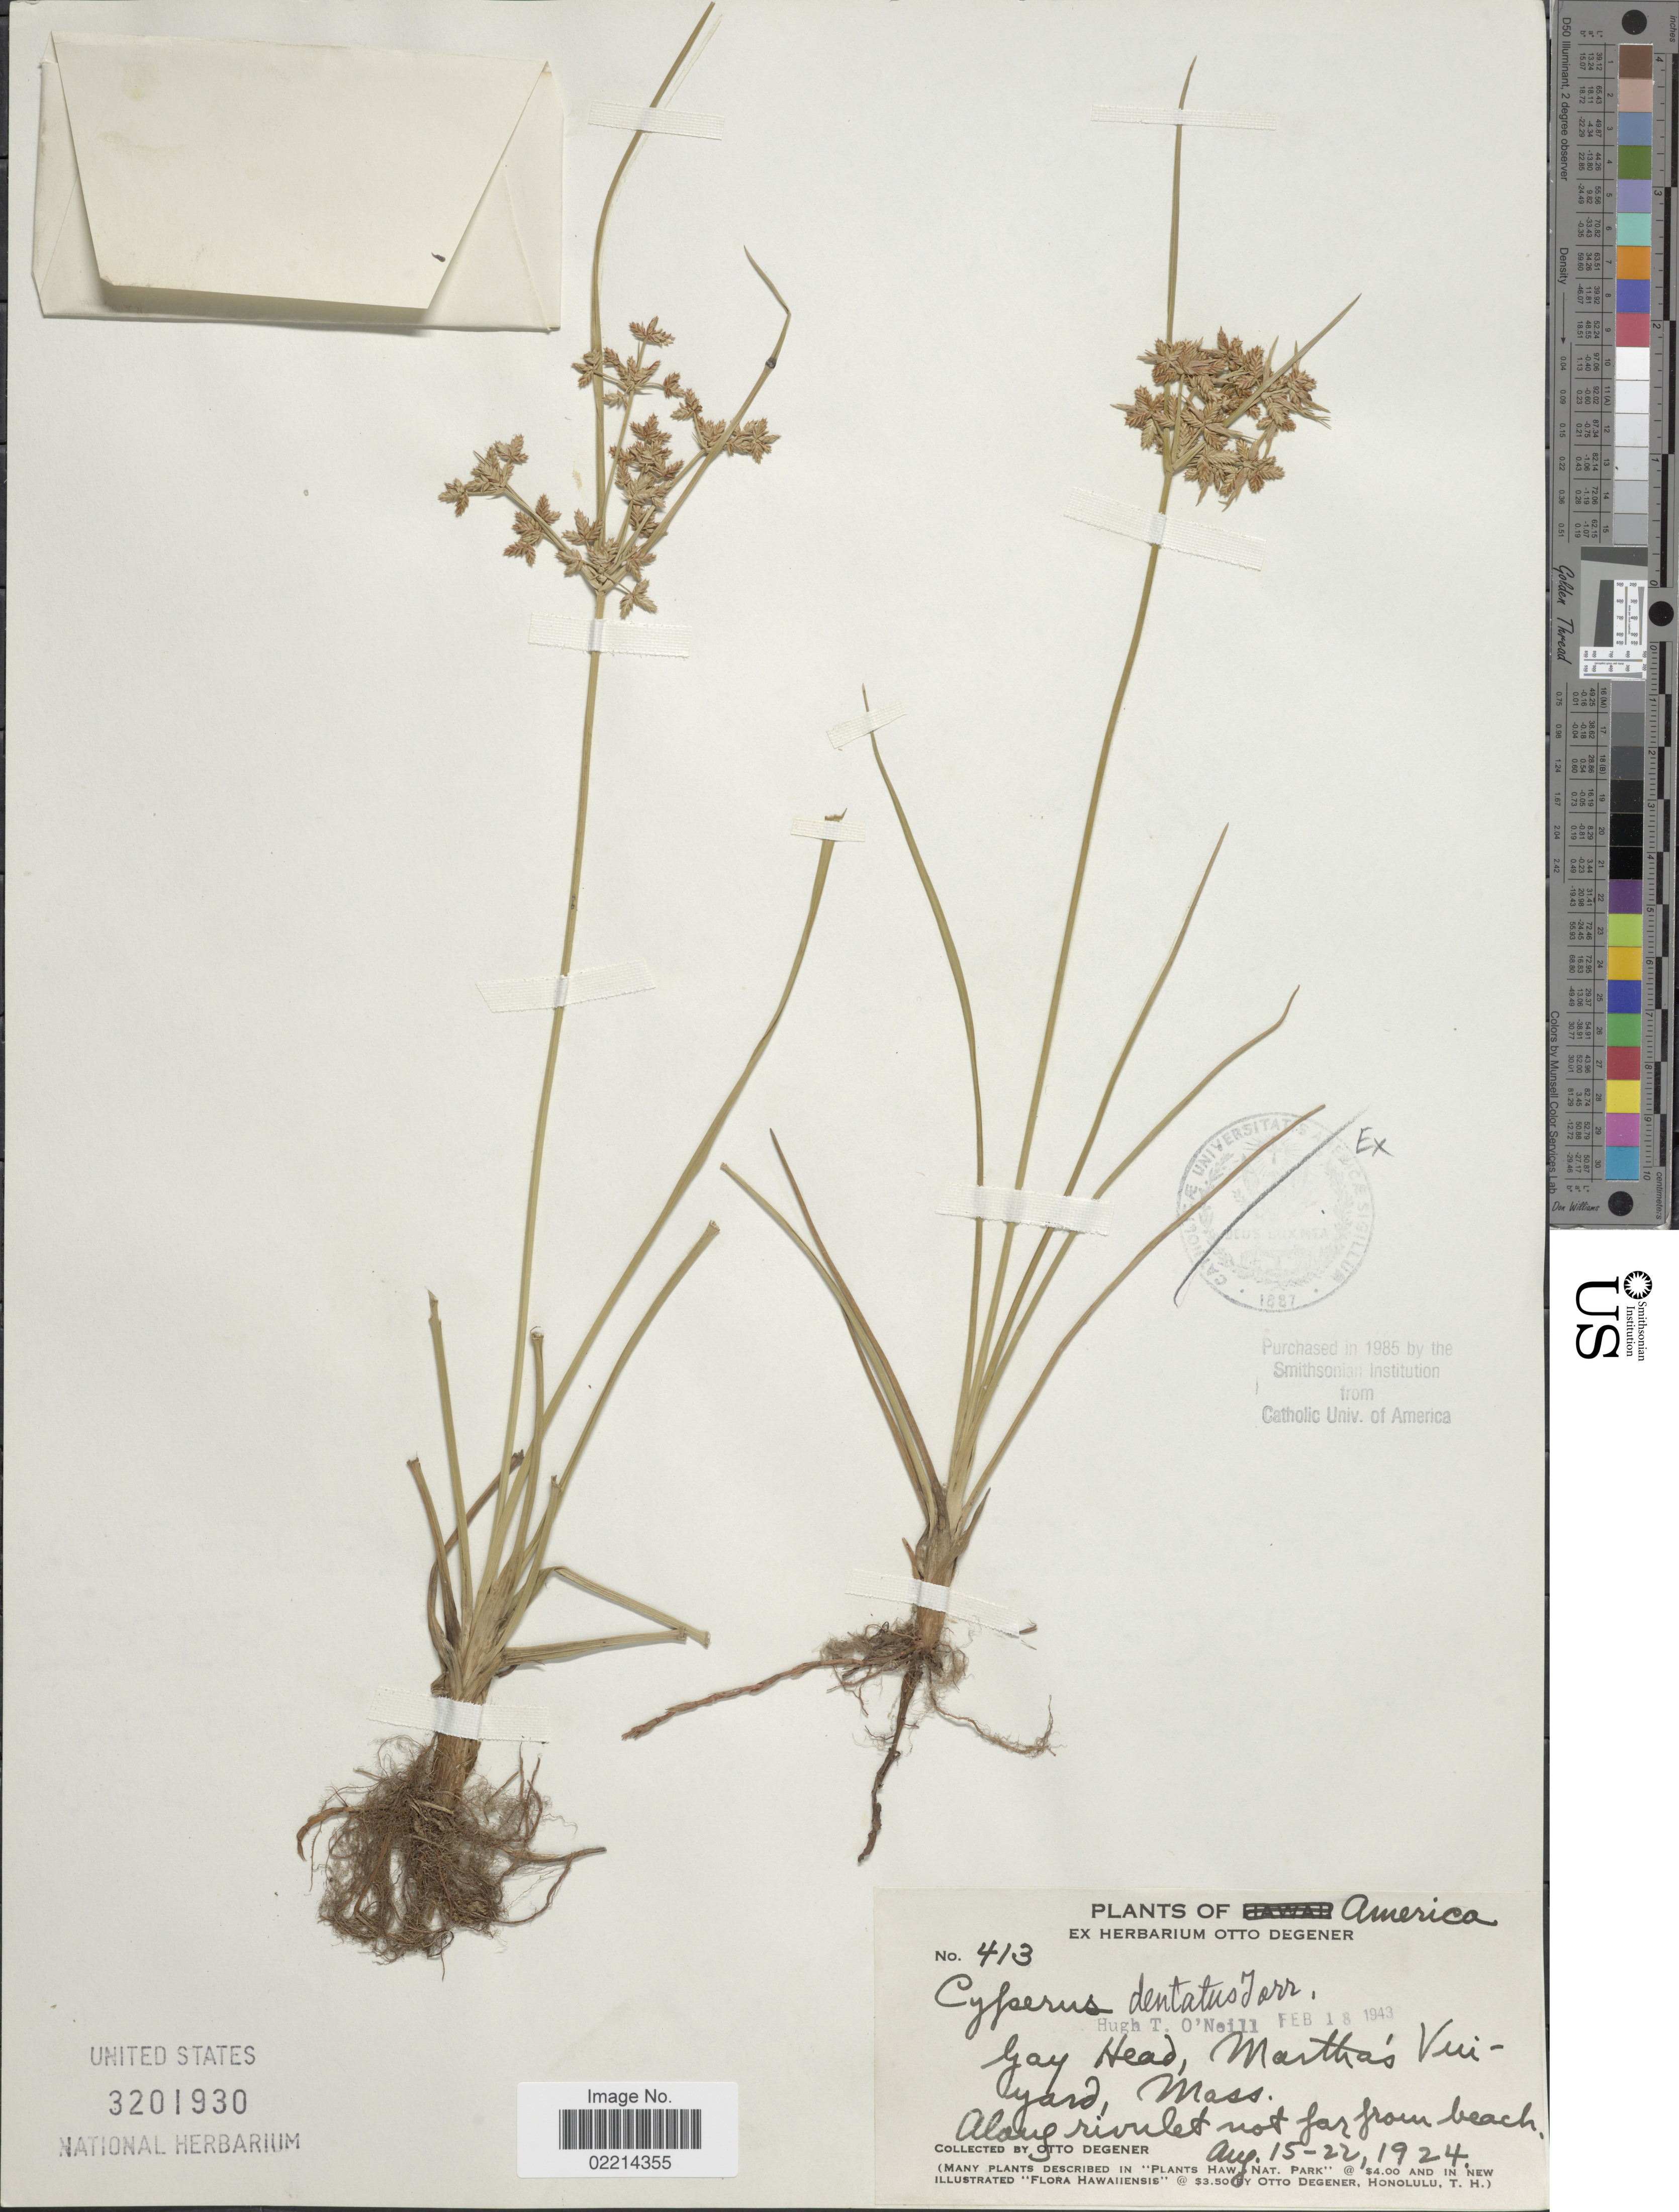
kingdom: Plantae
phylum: Tracheophyta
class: Liliopsida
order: Poales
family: Cyperaceae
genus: Cyperus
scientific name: Cyperus dentatus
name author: Torr.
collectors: O. Degener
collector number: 413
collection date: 1924-08-15/1924-08-22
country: United States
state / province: Massachusetts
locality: Gay Head, Marthaás Vineyard, Along rivulet not far from beach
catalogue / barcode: US 3201930